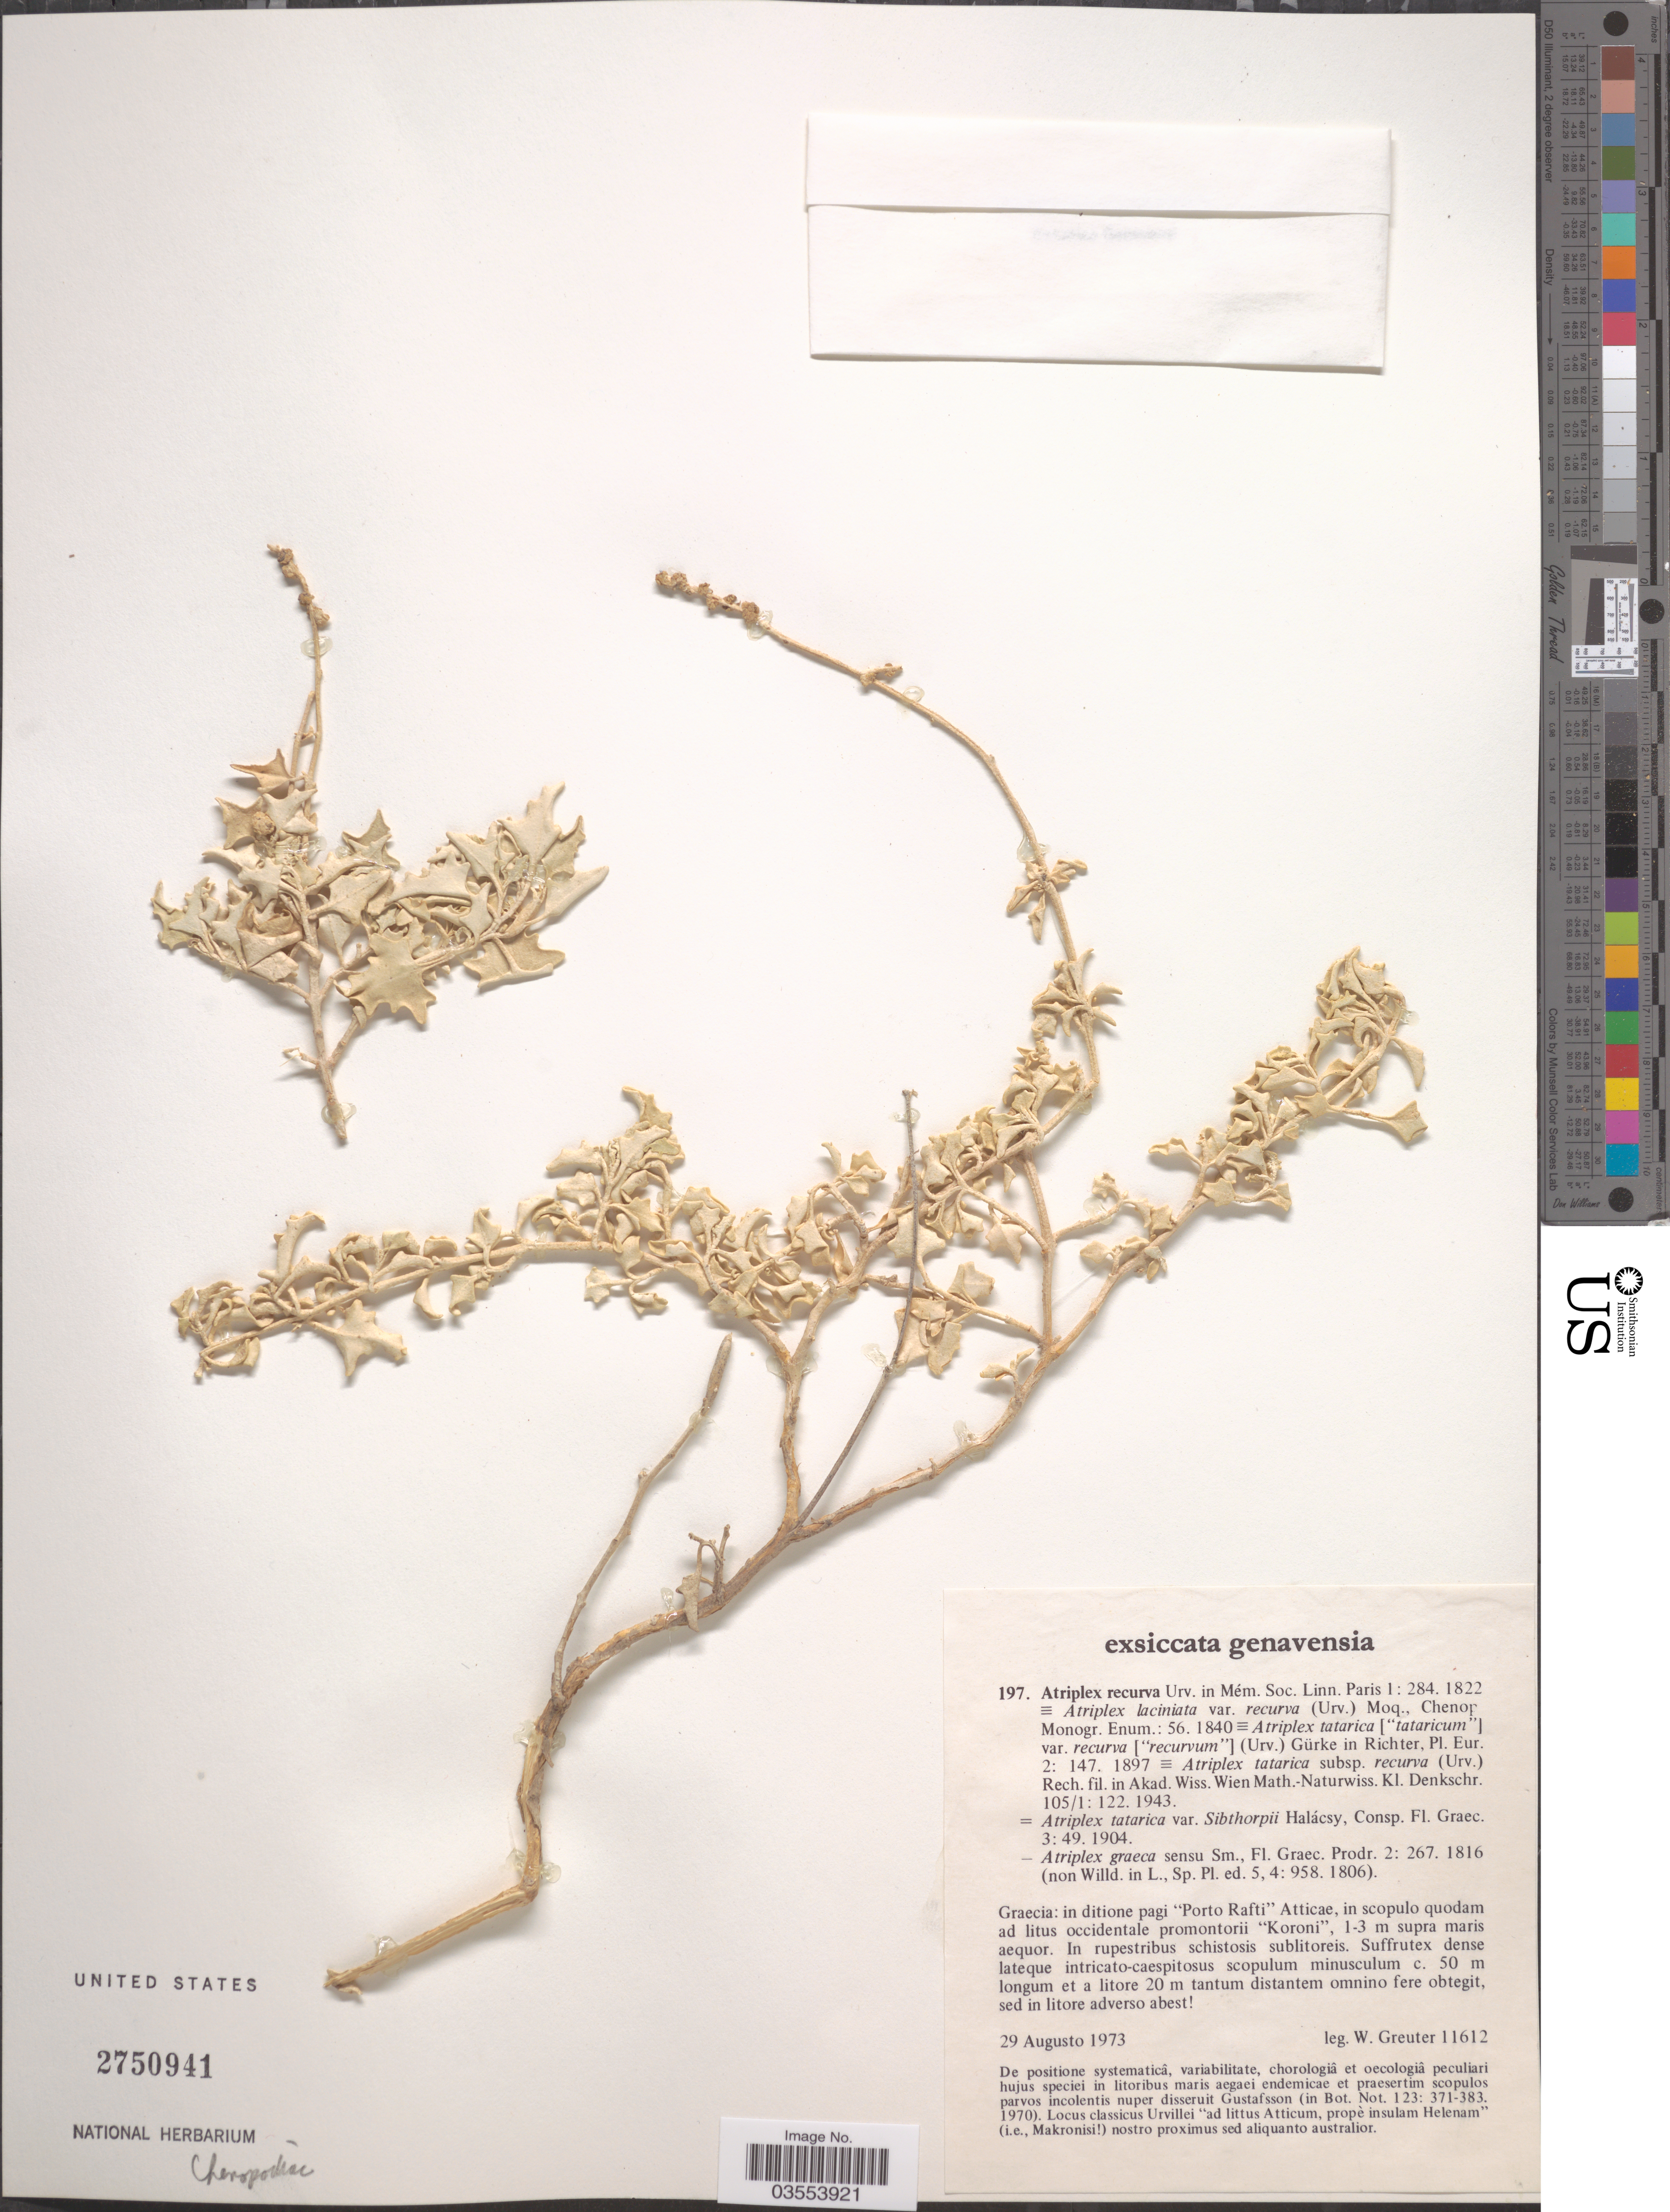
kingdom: Plantae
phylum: Tracheophyta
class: Magnoliopsida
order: Caryophyllales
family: Amaranthaceae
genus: Atriplex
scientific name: Atriplex recurva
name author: d'Urv.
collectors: W. Greuter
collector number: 11612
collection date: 1973-08-29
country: Greece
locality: Graecia: in ditione pagi "Porto Rafti" Atticae, in scopulo quadam ad litus occidentale promontorii "Koroni".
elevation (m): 1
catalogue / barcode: US 2750941